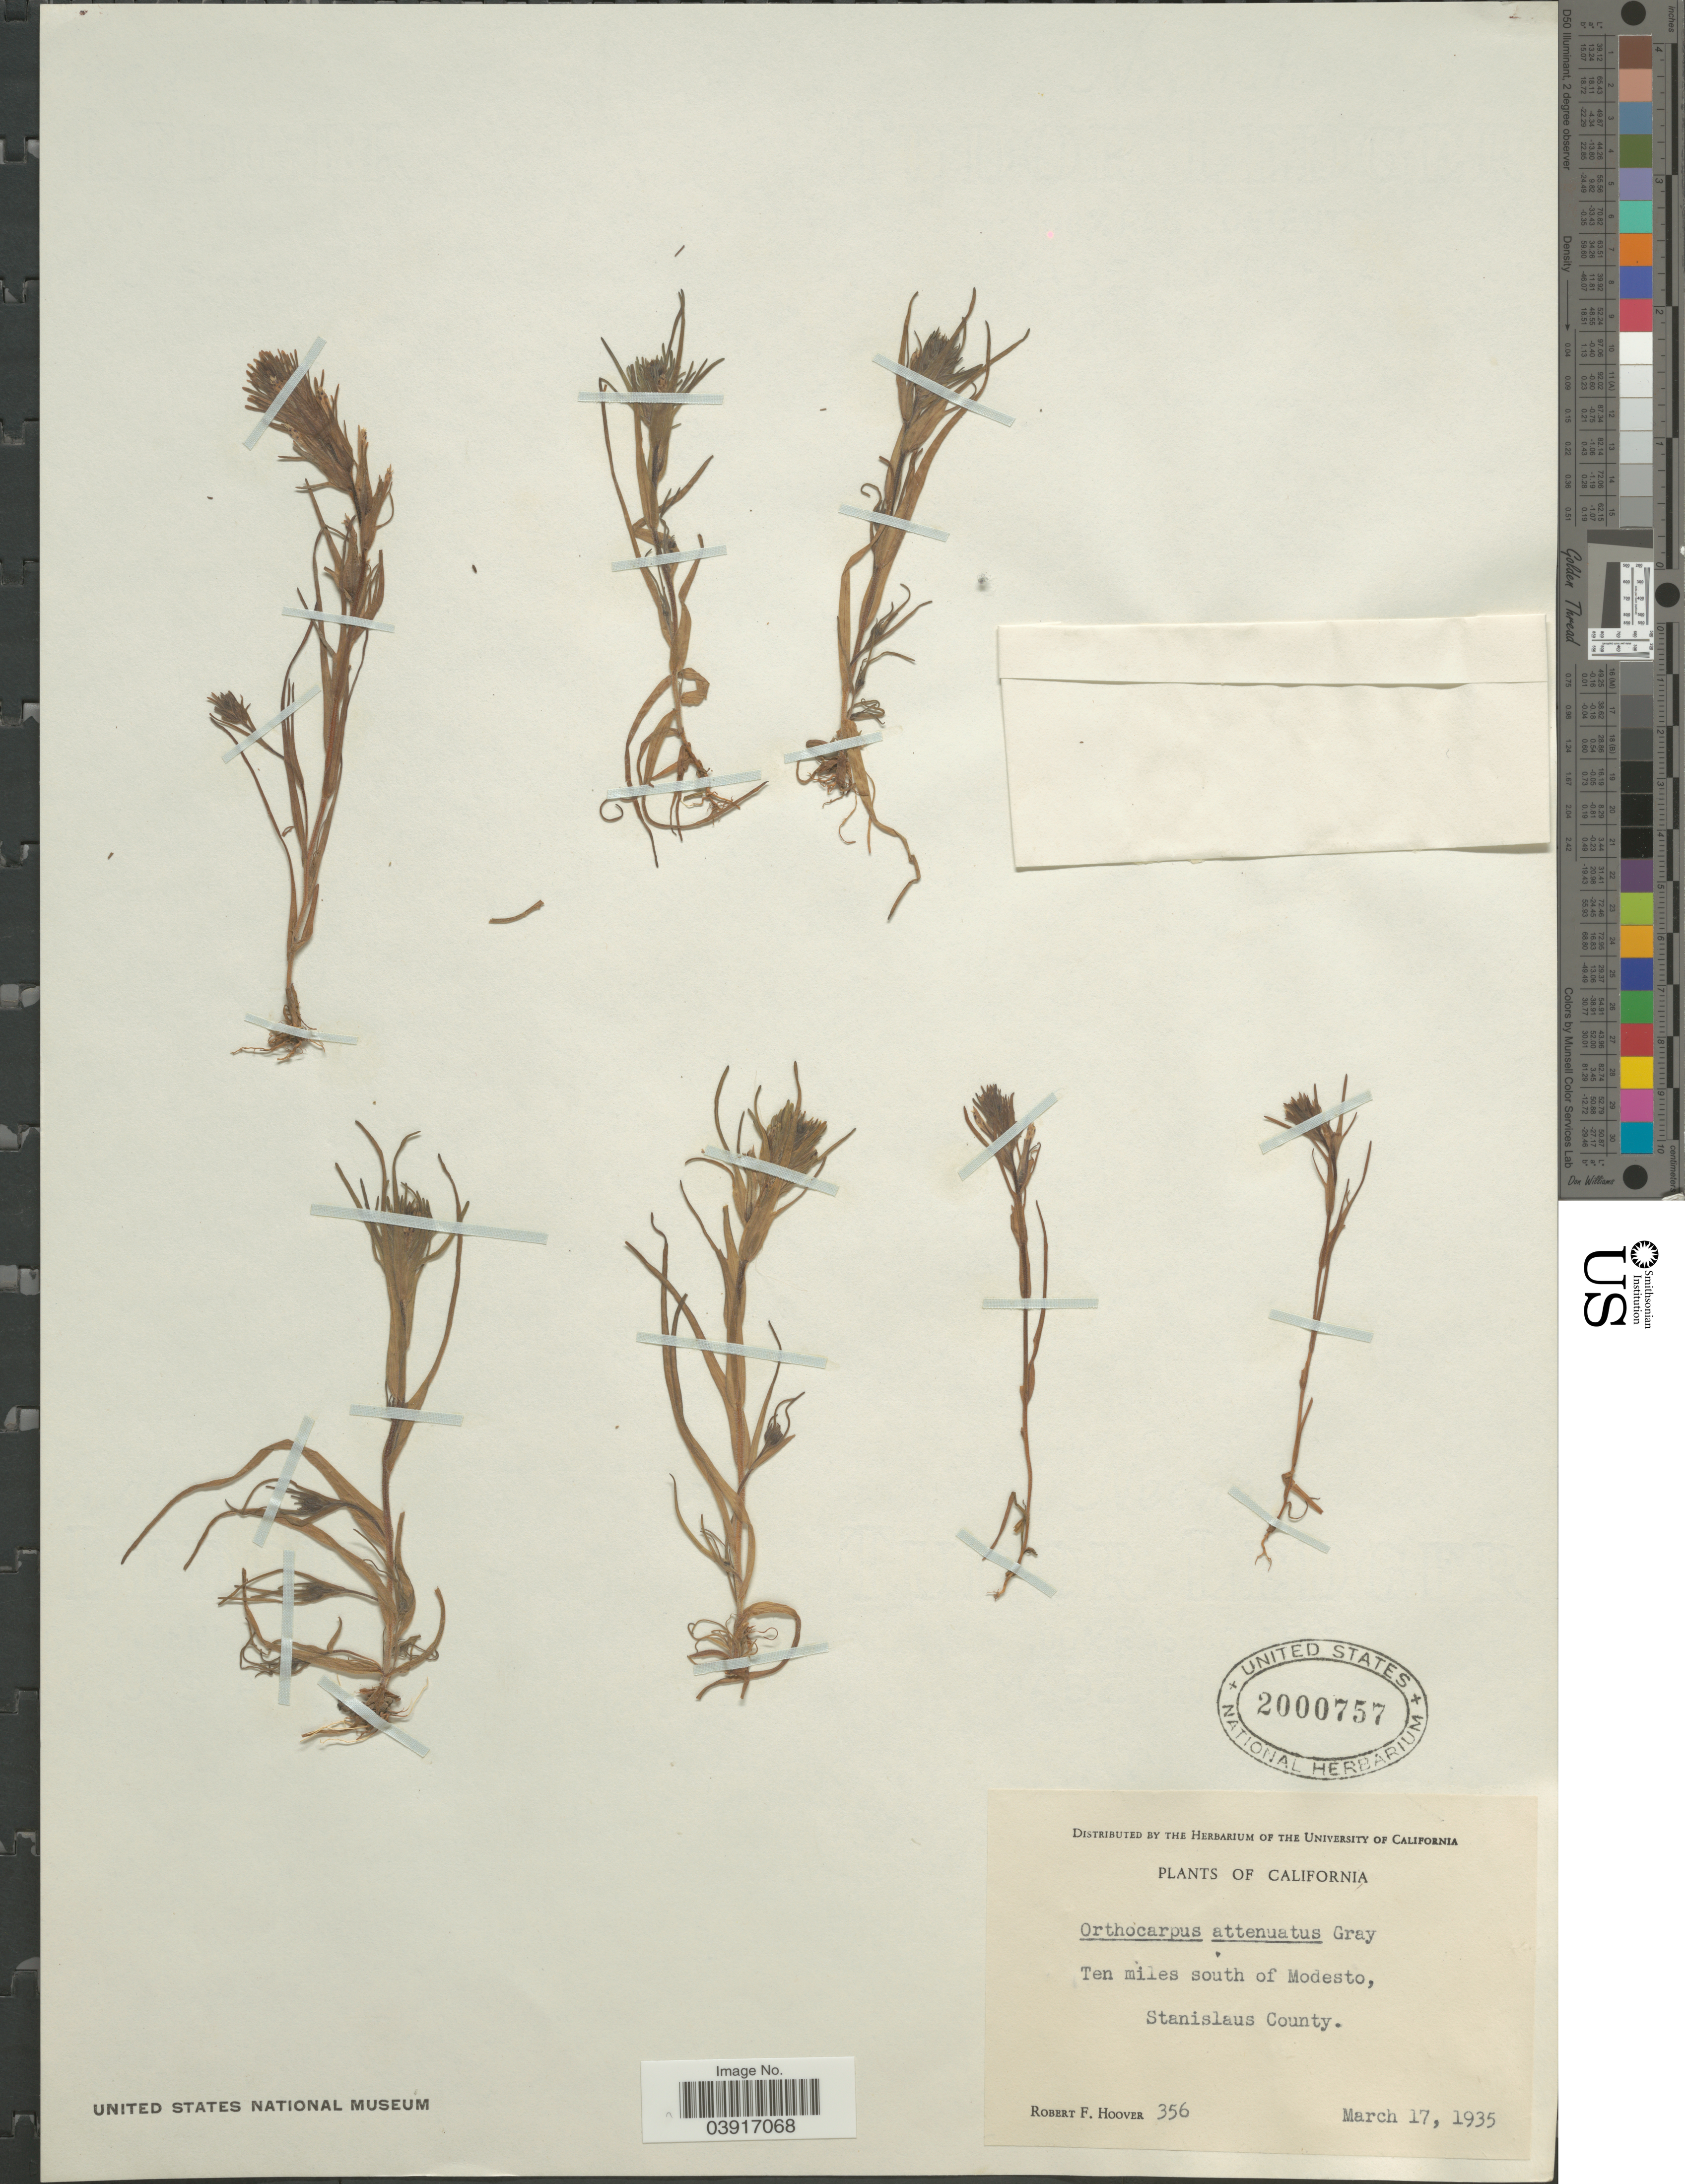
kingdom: Plantae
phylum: Tracheophyta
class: Magnoliopsida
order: Lamiales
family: Orobanchaceae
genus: Orthocarpus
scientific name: Orthocarpus attenuatus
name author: A. Gray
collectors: R. F. Hoover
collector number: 356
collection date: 1935-03-17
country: United States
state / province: California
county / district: Stanislaus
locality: Ten miles south of Modesto, Stanislaus County.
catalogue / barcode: US 2000757